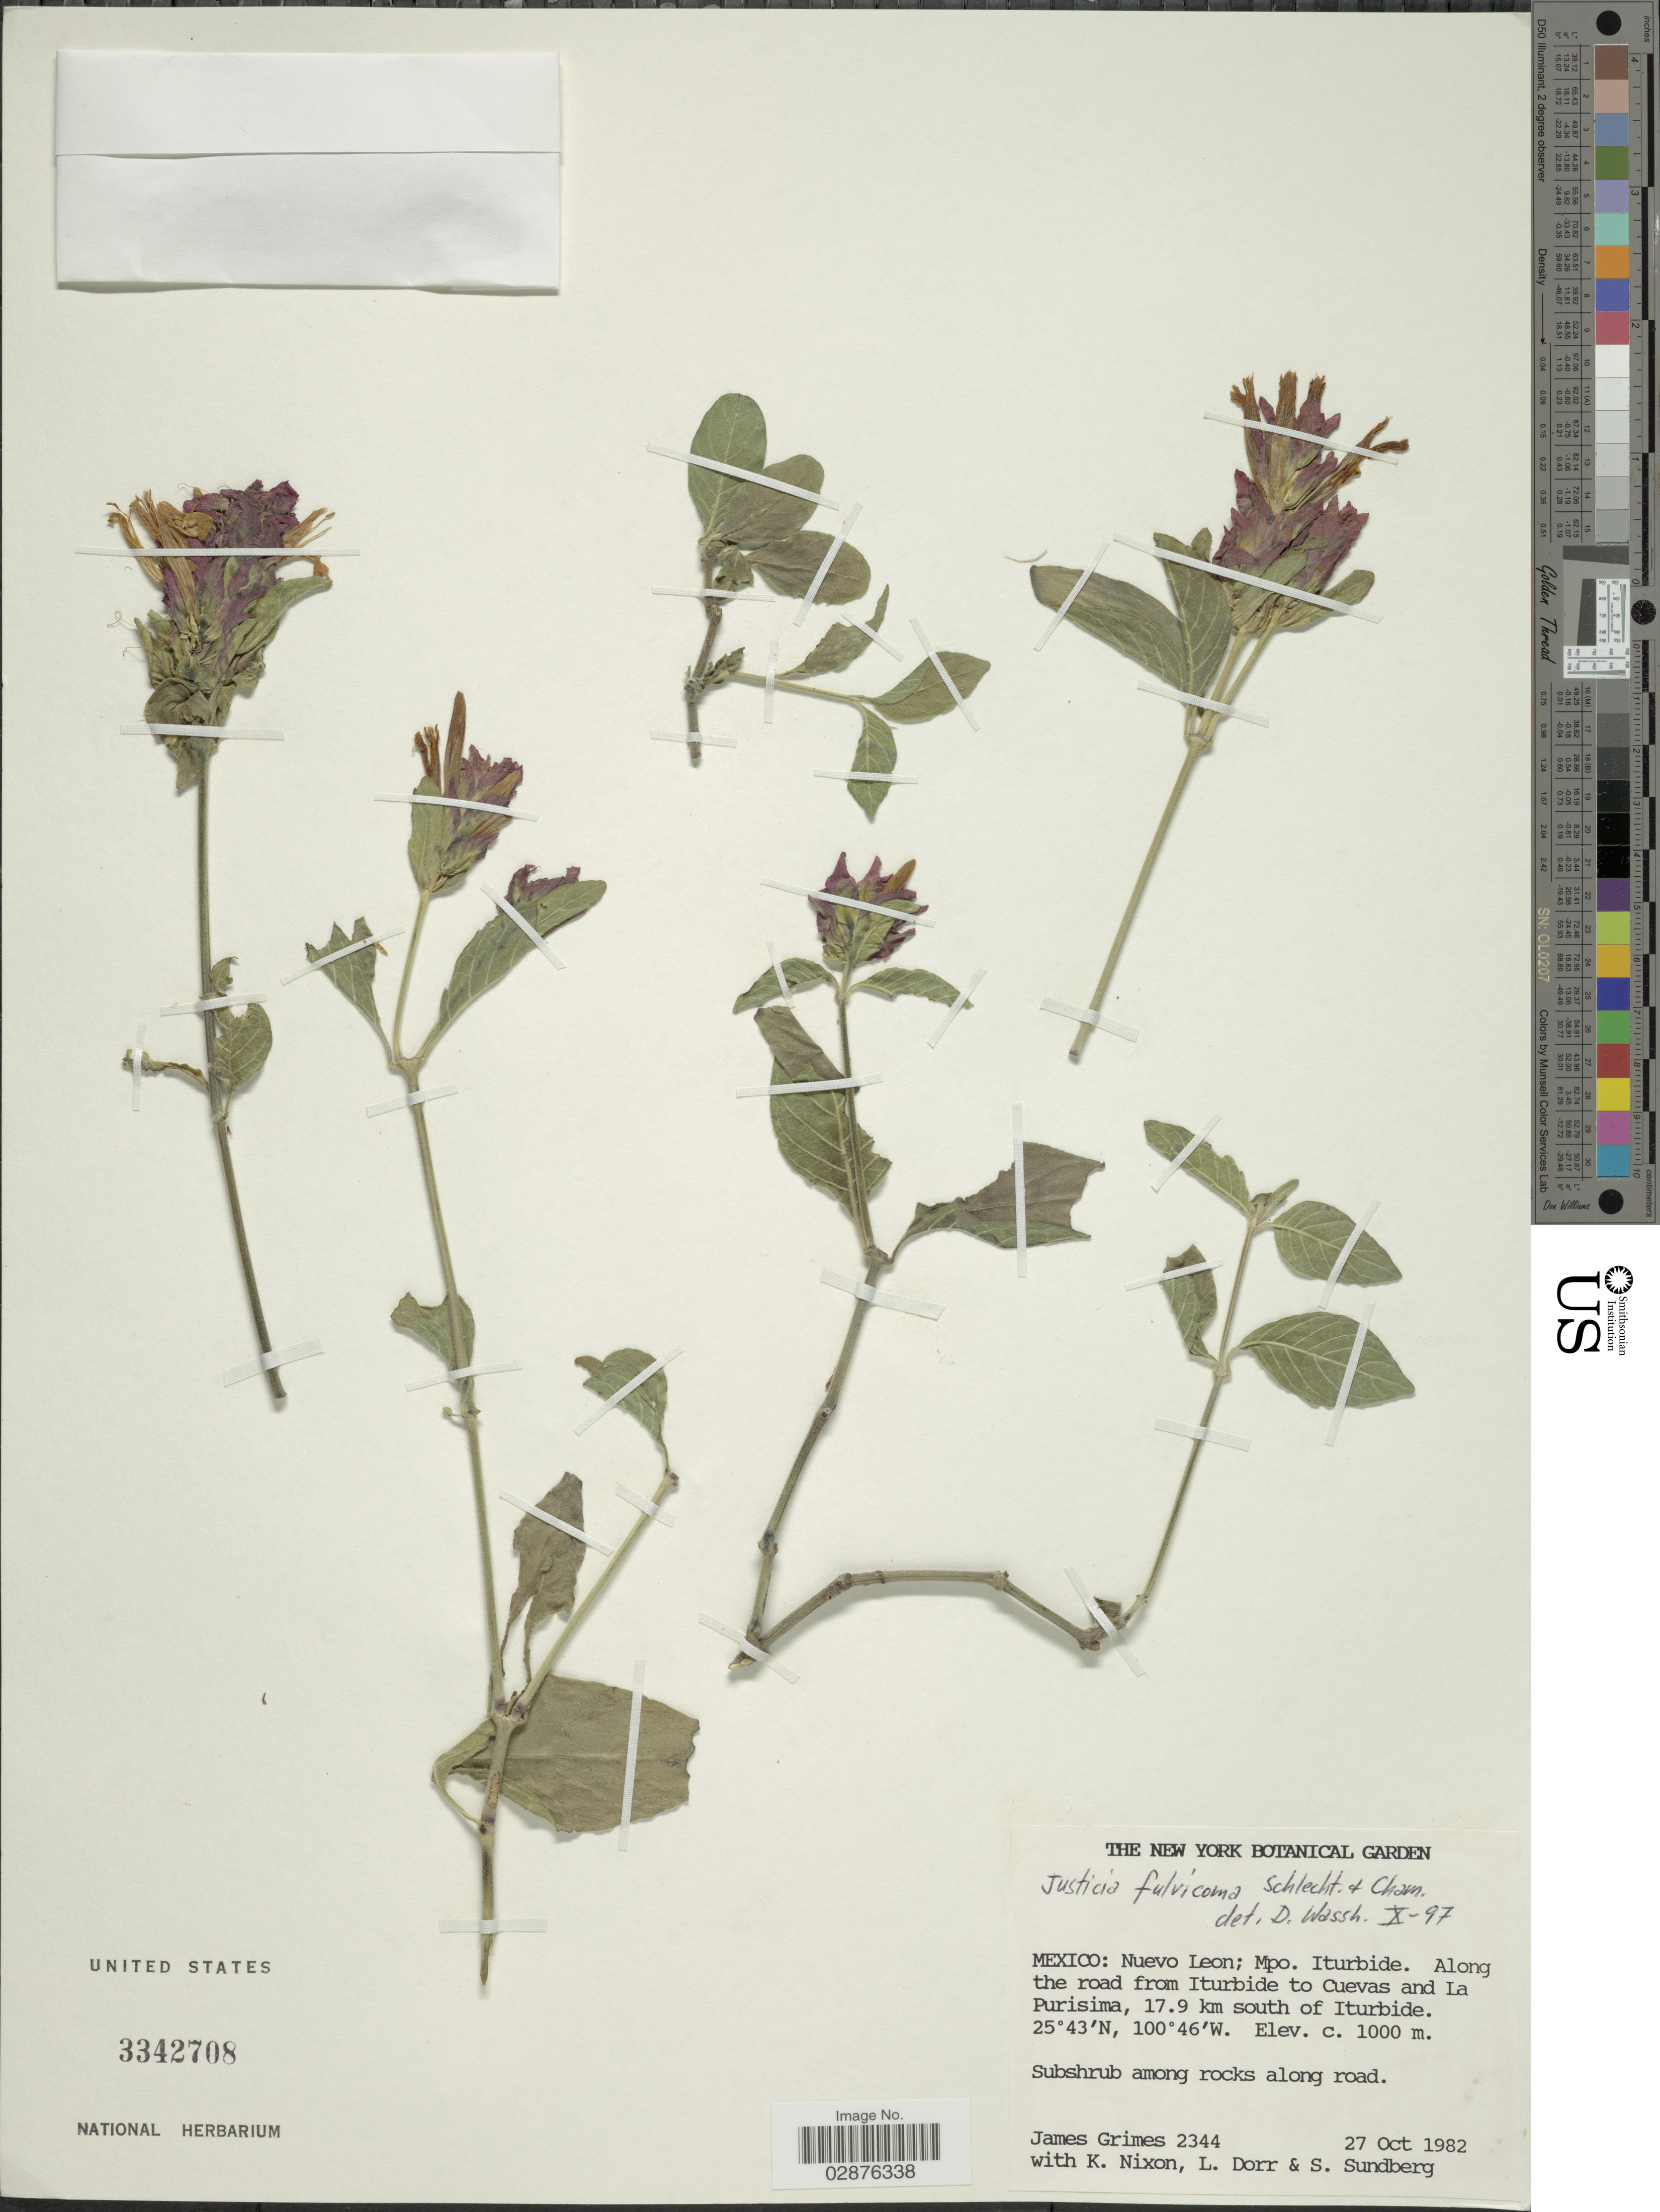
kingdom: Plantae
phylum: Tracheophyta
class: Magnoliopsida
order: Lamiales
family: Acanthaceae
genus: Justicia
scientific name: Justicia fulvicoma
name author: Schltdl. & Cham.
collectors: J. W. Grimes, K. Nixon, L. J. Dorr & S. Sundberg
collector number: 2344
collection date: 1982-10-27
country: Mexico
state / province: Nuevo León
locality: Mpo. Iturbide. Along the road from Iturbide to Cuevas and La Purisima, 17.9 km south of Iturbide.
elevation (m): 1000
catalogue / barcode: US 3342708